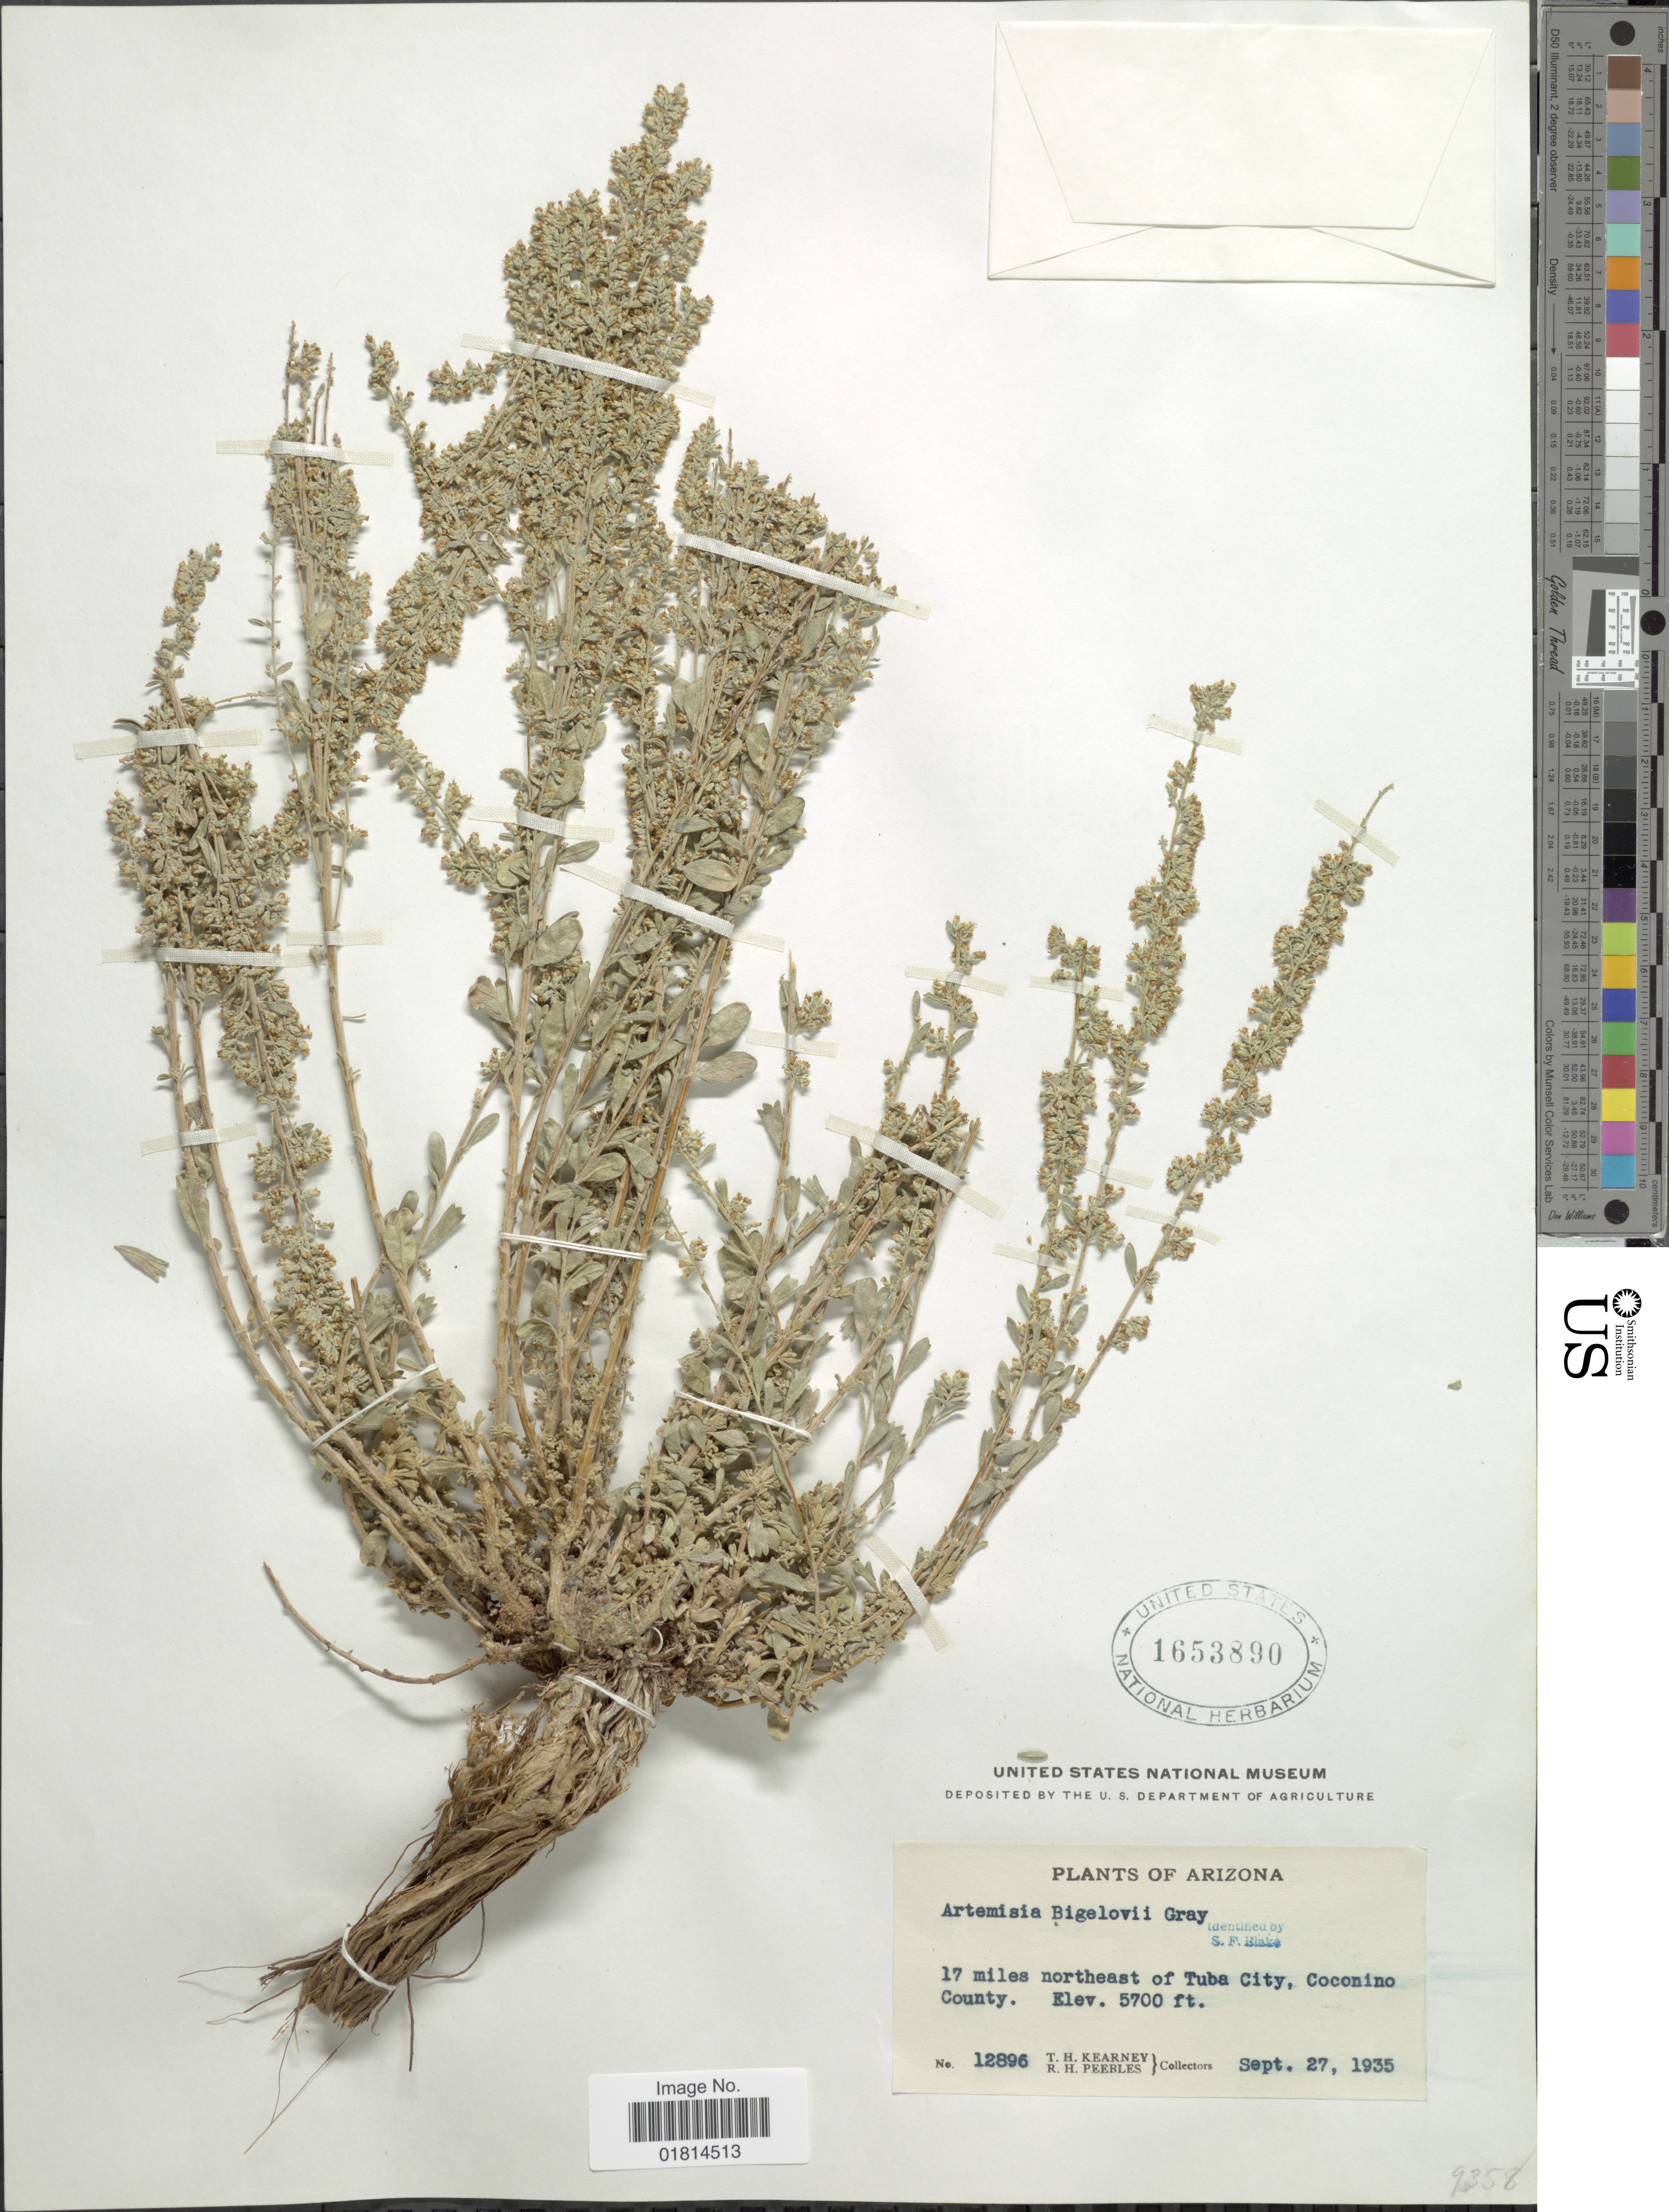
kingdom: Plantae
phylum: Tracheophyta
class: Magnoliopsida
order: Asterales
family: Asteraceae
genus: Artemisia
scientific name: Artemisia bigelovii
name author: A. Gray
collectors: T. H. Kearney & R. H. Peebles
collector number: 12896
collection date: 1935-09-27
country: United States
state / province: Arizona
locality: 17 miles northeast of Tuba City, Coconino County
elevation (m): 1737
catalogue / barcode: US 1653890